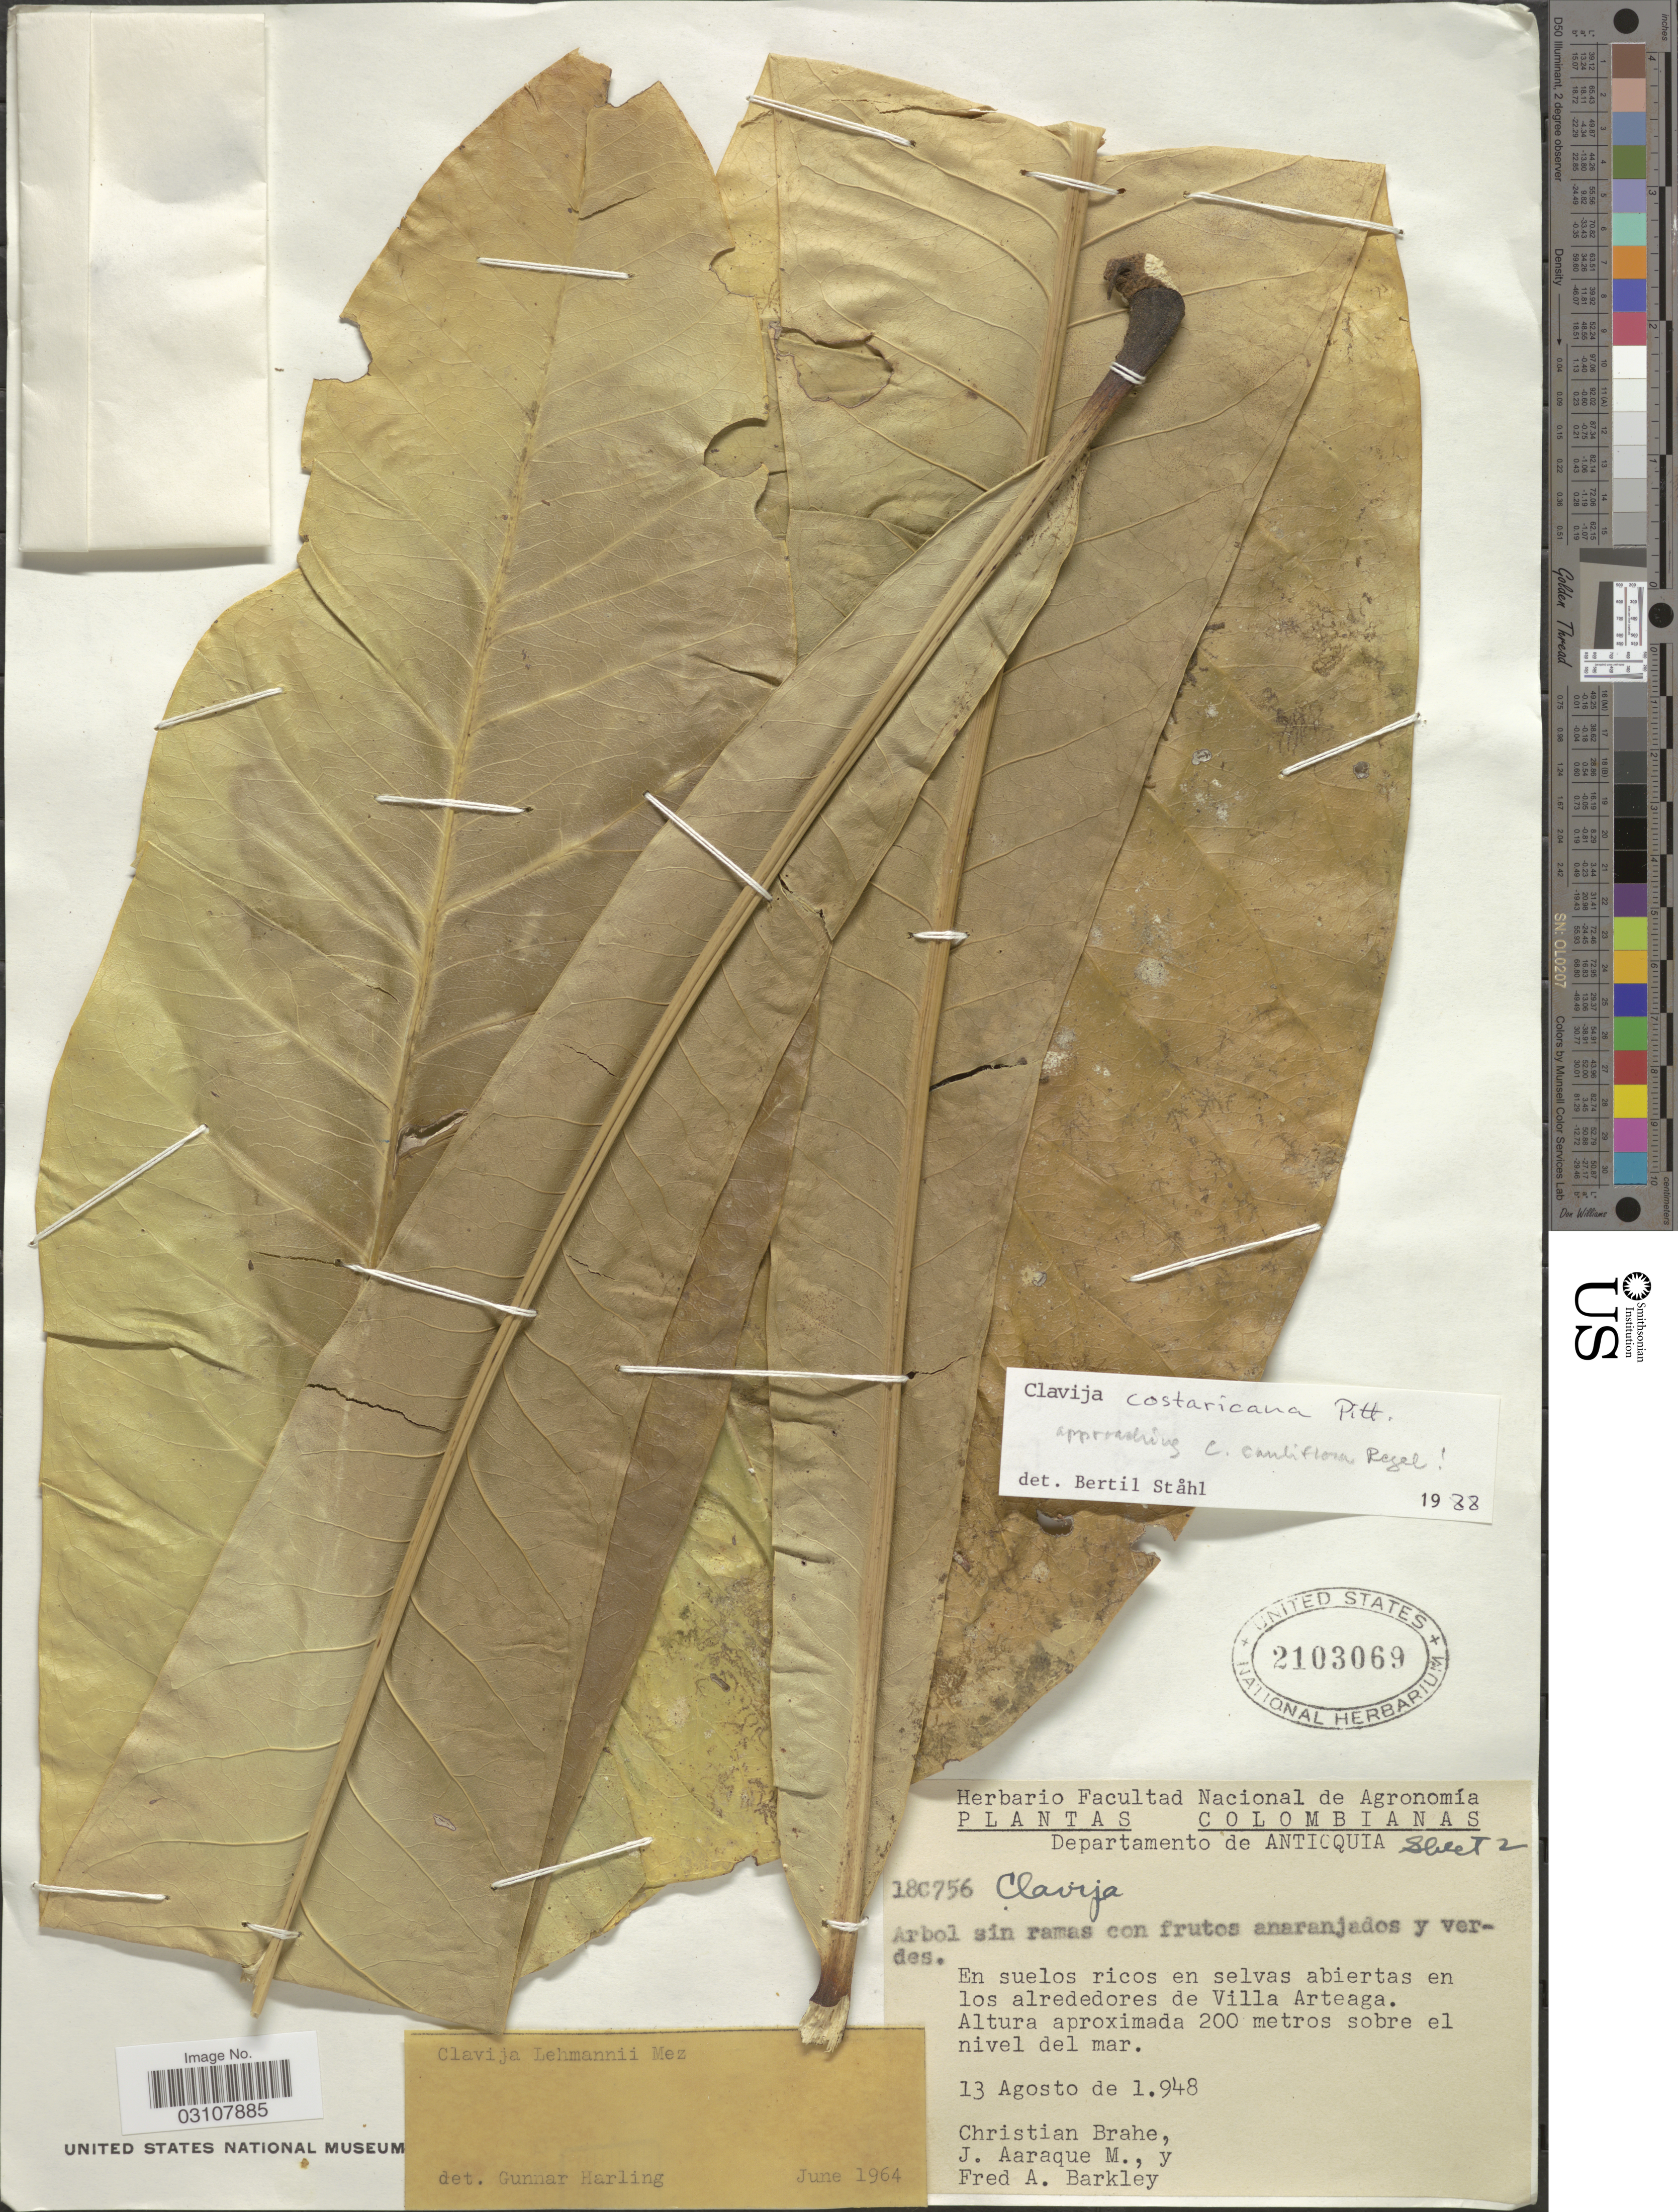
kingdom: Plantae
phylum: Tracheophyta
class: Magnoliopsida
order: Ericales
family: Primulaceae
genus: Clavija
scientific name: Clavija costaricana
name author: Pittier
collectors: C. Brahe, J. Araque Molina & F. A. Barkley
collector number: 18C756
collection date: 1948-08-13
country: Colombia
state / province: Antioquia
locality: Departamento de Antioquia. En suelos ricos en selvas abiertas en los alrededores de Villa Arteaga.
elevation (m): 200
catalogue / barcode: US 2103069